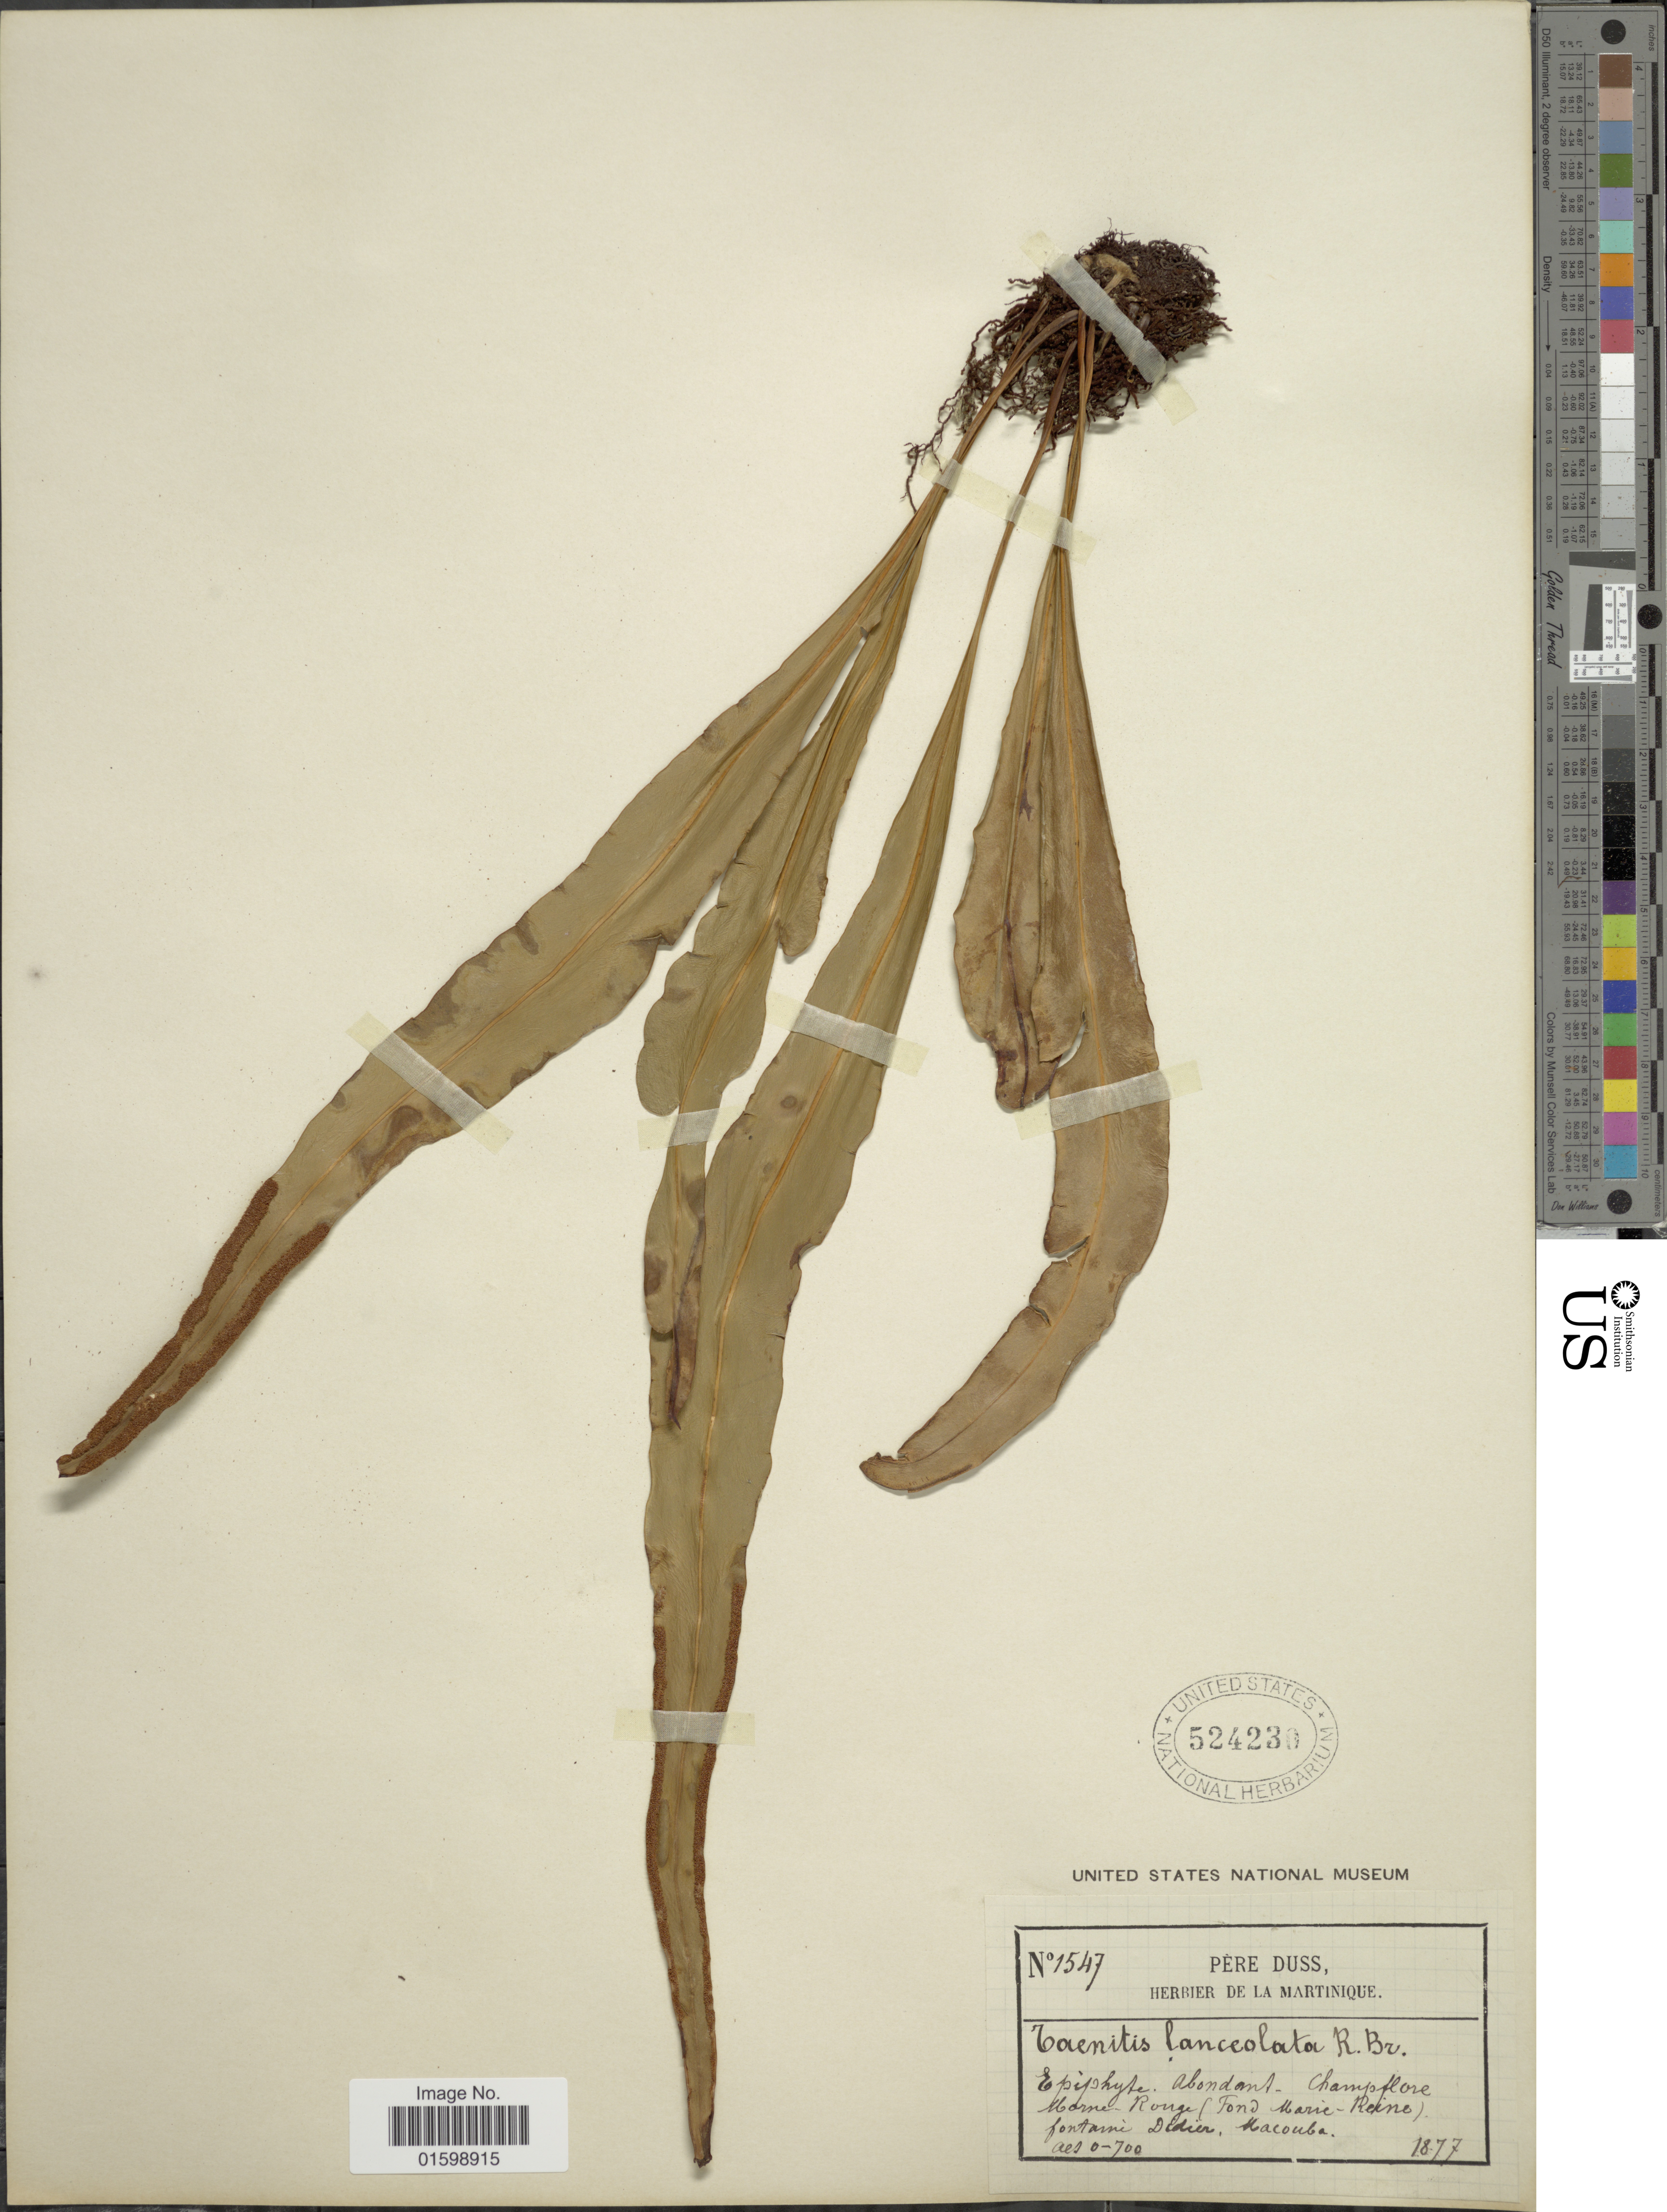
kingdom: Plantae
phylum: Tracheophyta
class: Polypodiopsida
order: Polypodiales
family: Polypodiaceae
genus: Pleopeltis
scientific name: Pleopeltis marginata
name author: A.R. Sm. & Tejero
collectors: Père Duss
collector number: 1547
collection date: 1877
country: Martinique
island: Martinique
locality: Champflore. Morne Rouge (Fond Marie- Reine), Fontaine Didier, Macouba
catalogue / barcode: US 524230